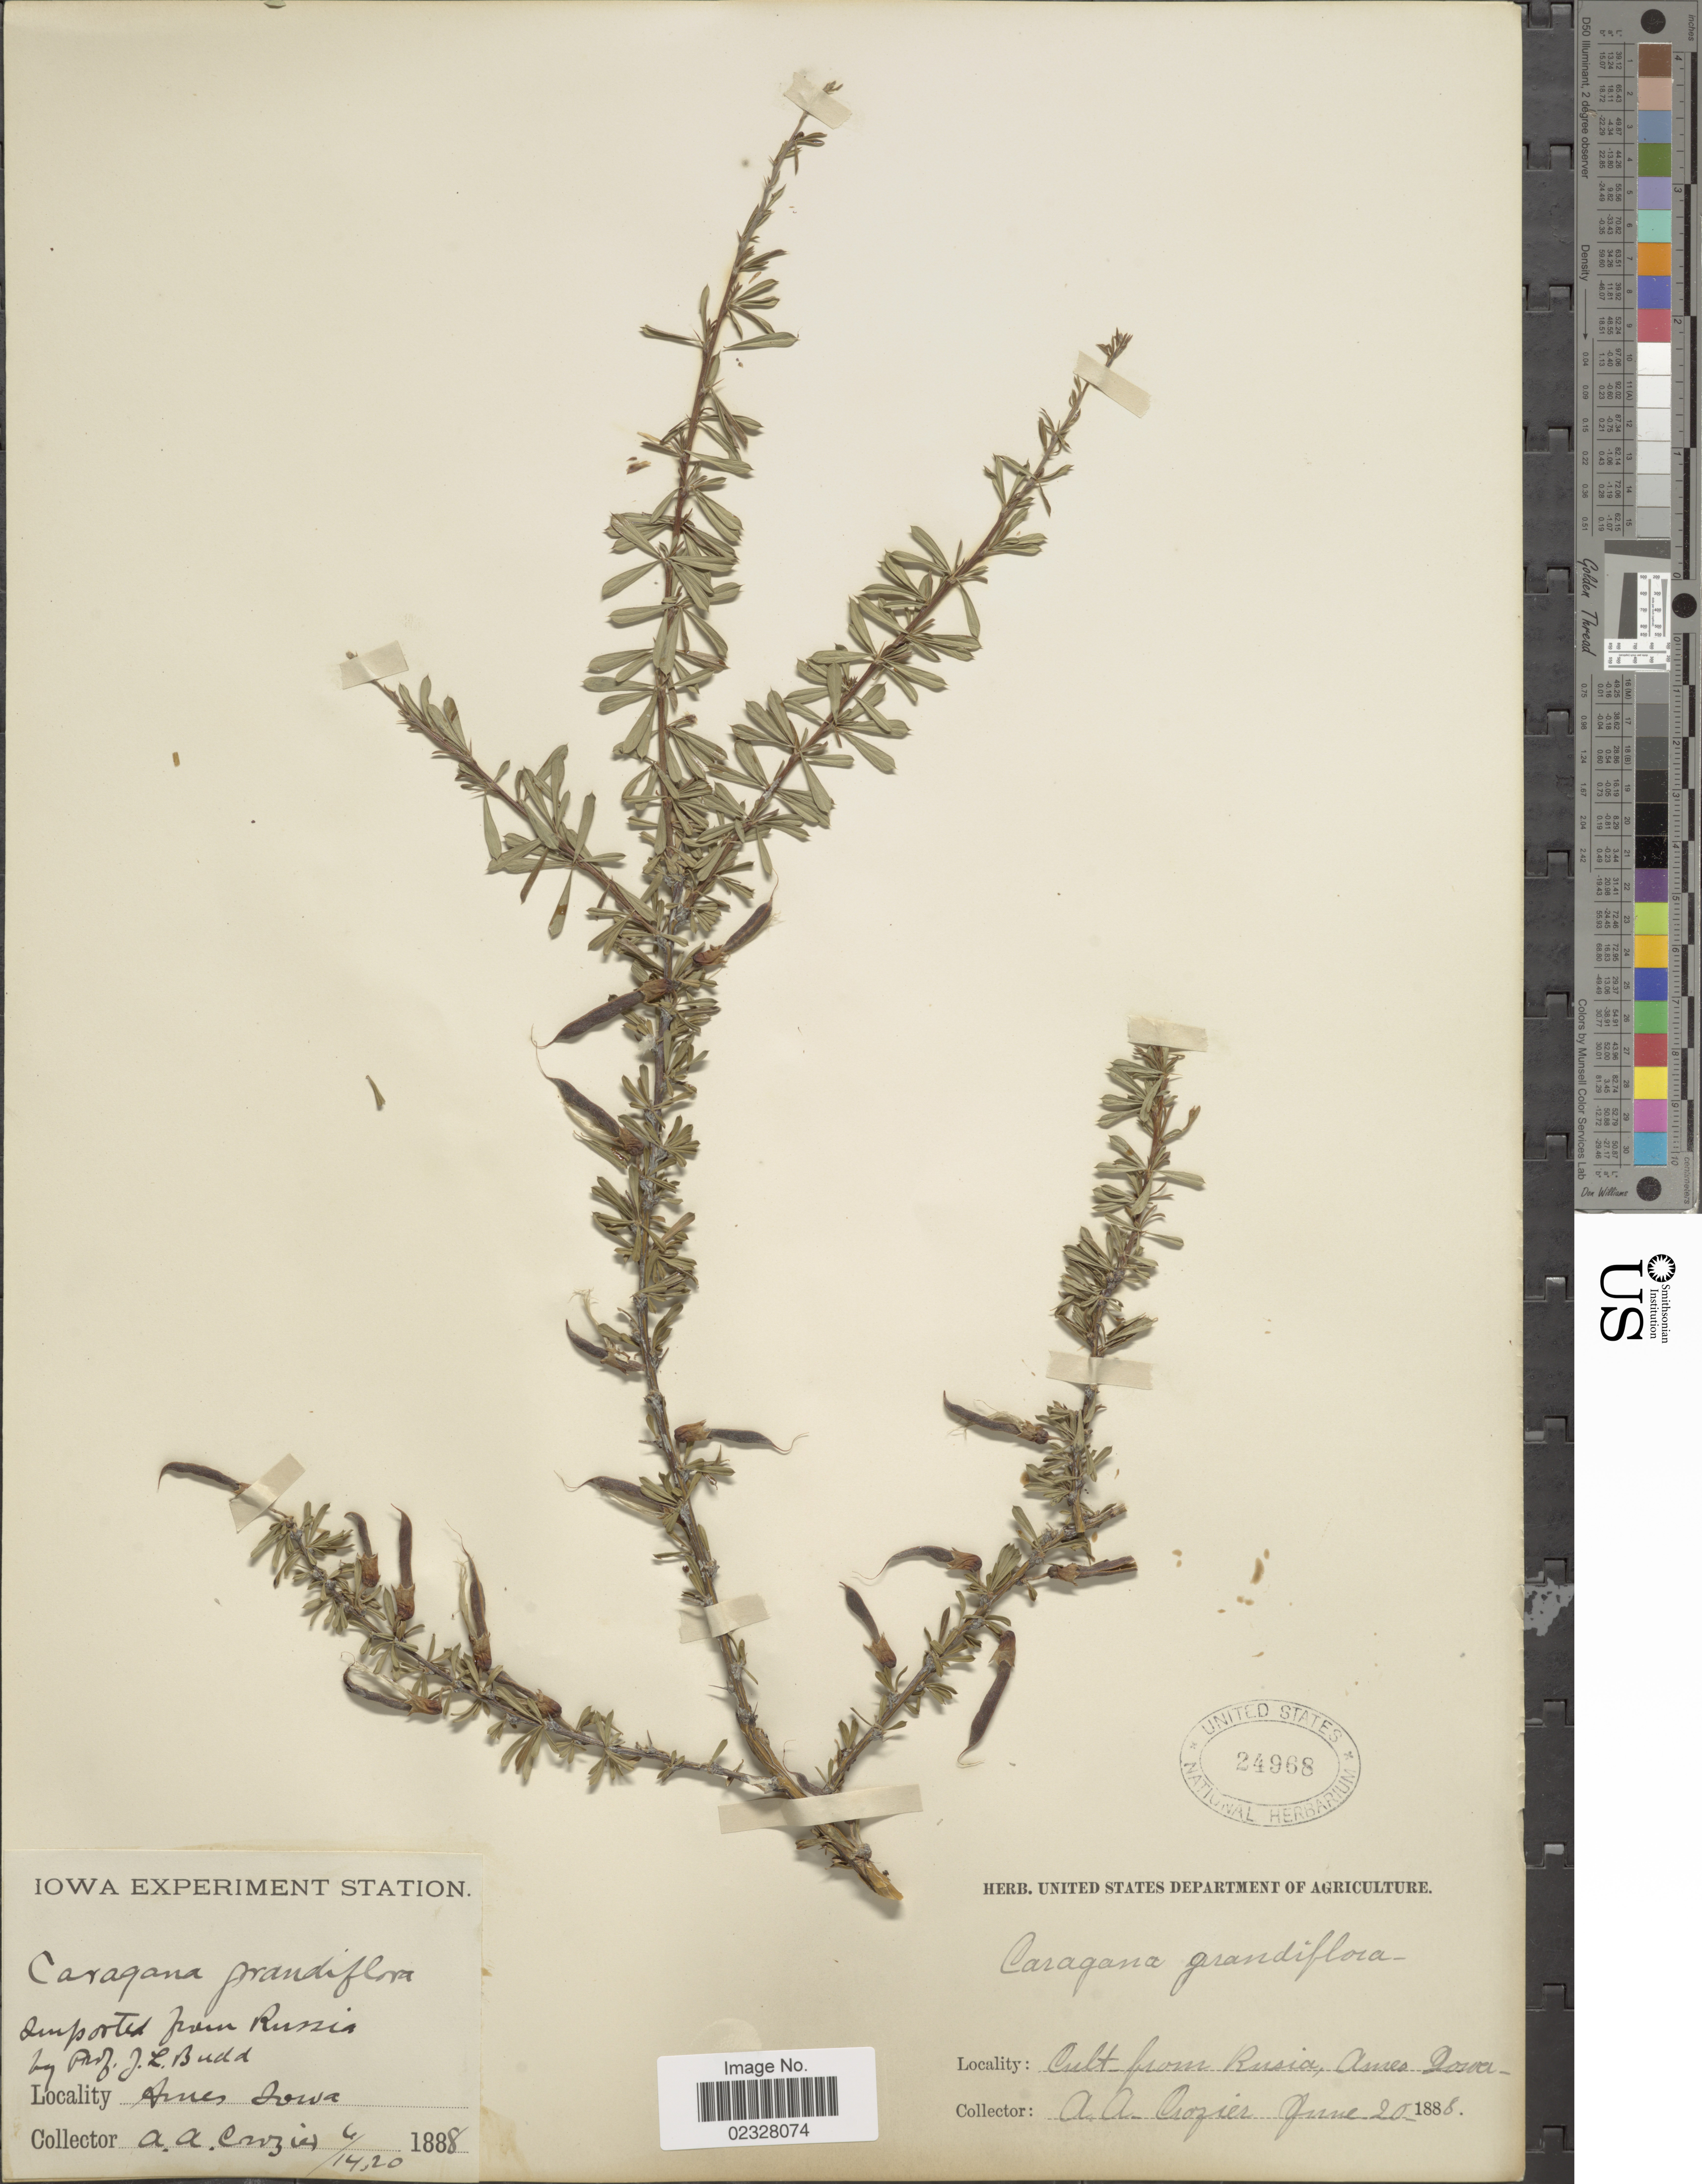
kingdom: Plantae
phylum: Tracheophyta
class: Magnoliopsida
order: Fabales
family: Fabaceae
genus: Caragana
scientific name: Caragana grandiflora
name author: DC.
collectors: A. Crozier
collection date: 1888-06-20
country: United States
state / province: Iowa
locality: Cult. from Rusia, Ames Iowa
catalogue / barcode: US 24968